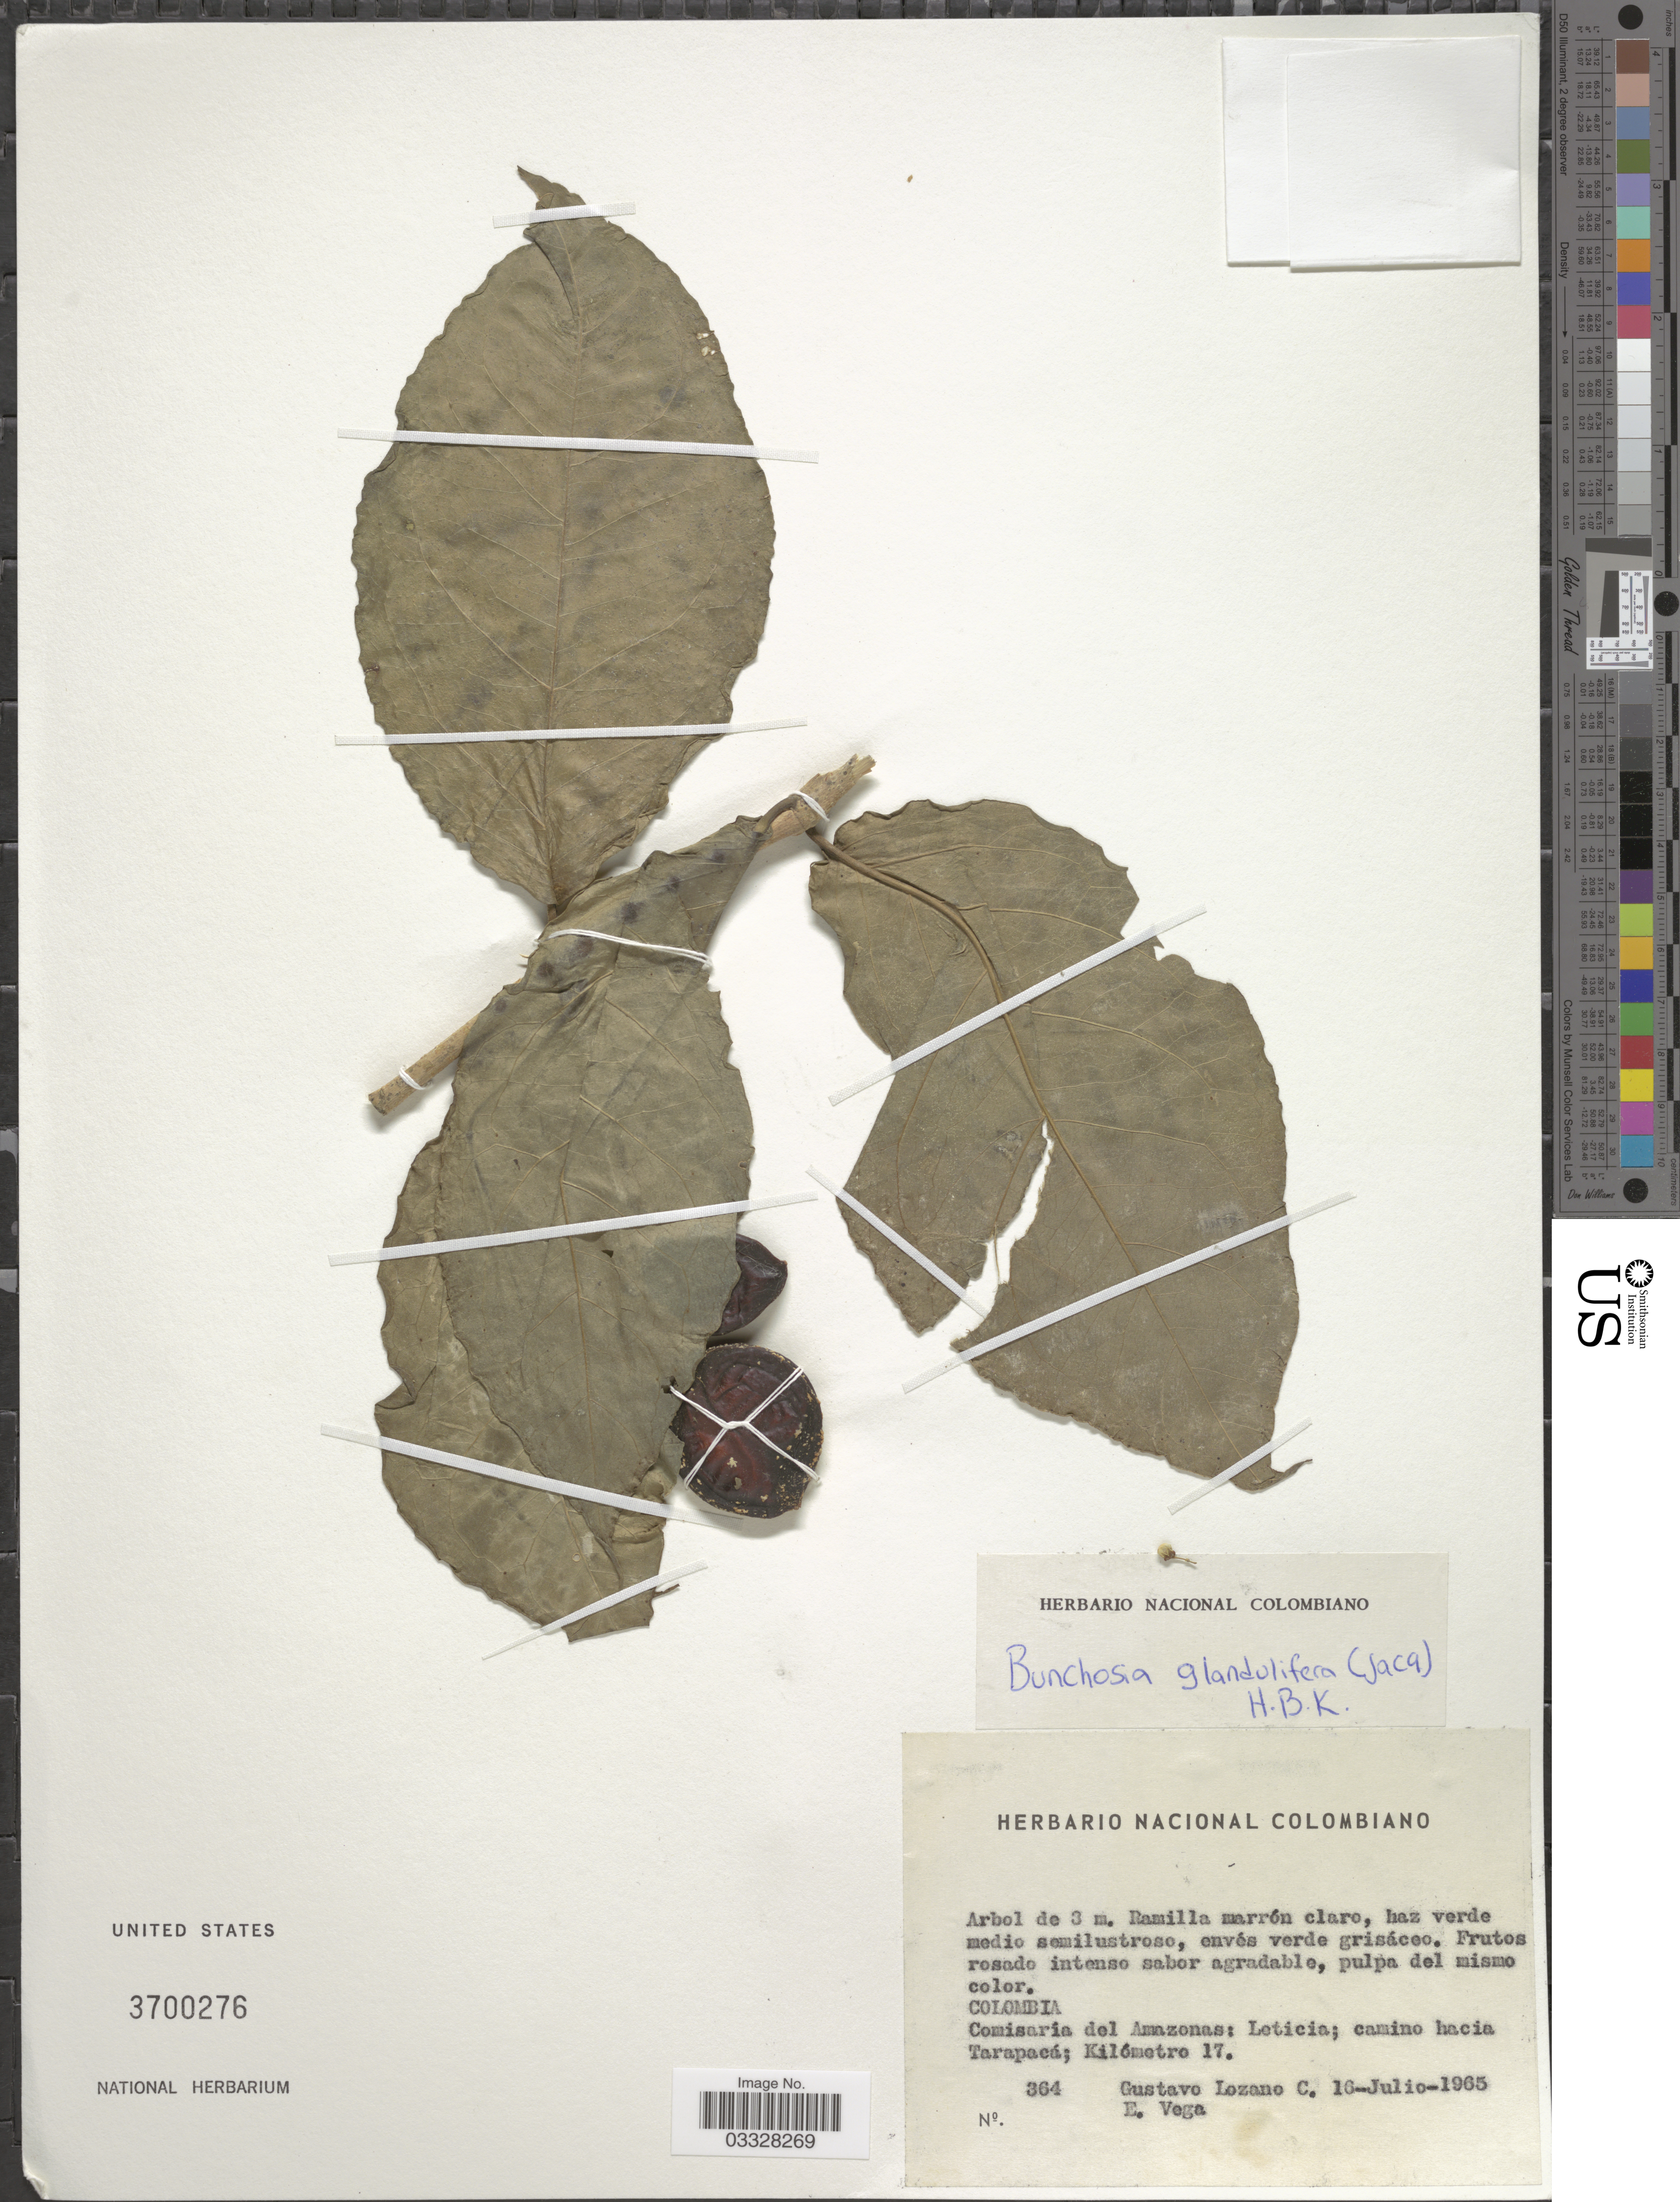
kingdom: Plantae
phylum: Tracheophyta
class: Magnoliopsida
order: Malpighiales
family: Malpighiaceae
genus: Bunchosia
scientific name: Bunchosia glandulifera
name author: (Jacq.) Kunth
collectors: G. Lozano-Contreras & E. Vega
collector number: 364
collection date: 1965-07-16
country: Colombia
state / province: Amazônas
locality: Comisaria del Amazonas: Leticia; camino hacia Tarapacá; Kilómetro 17.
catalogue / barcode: US 3700276